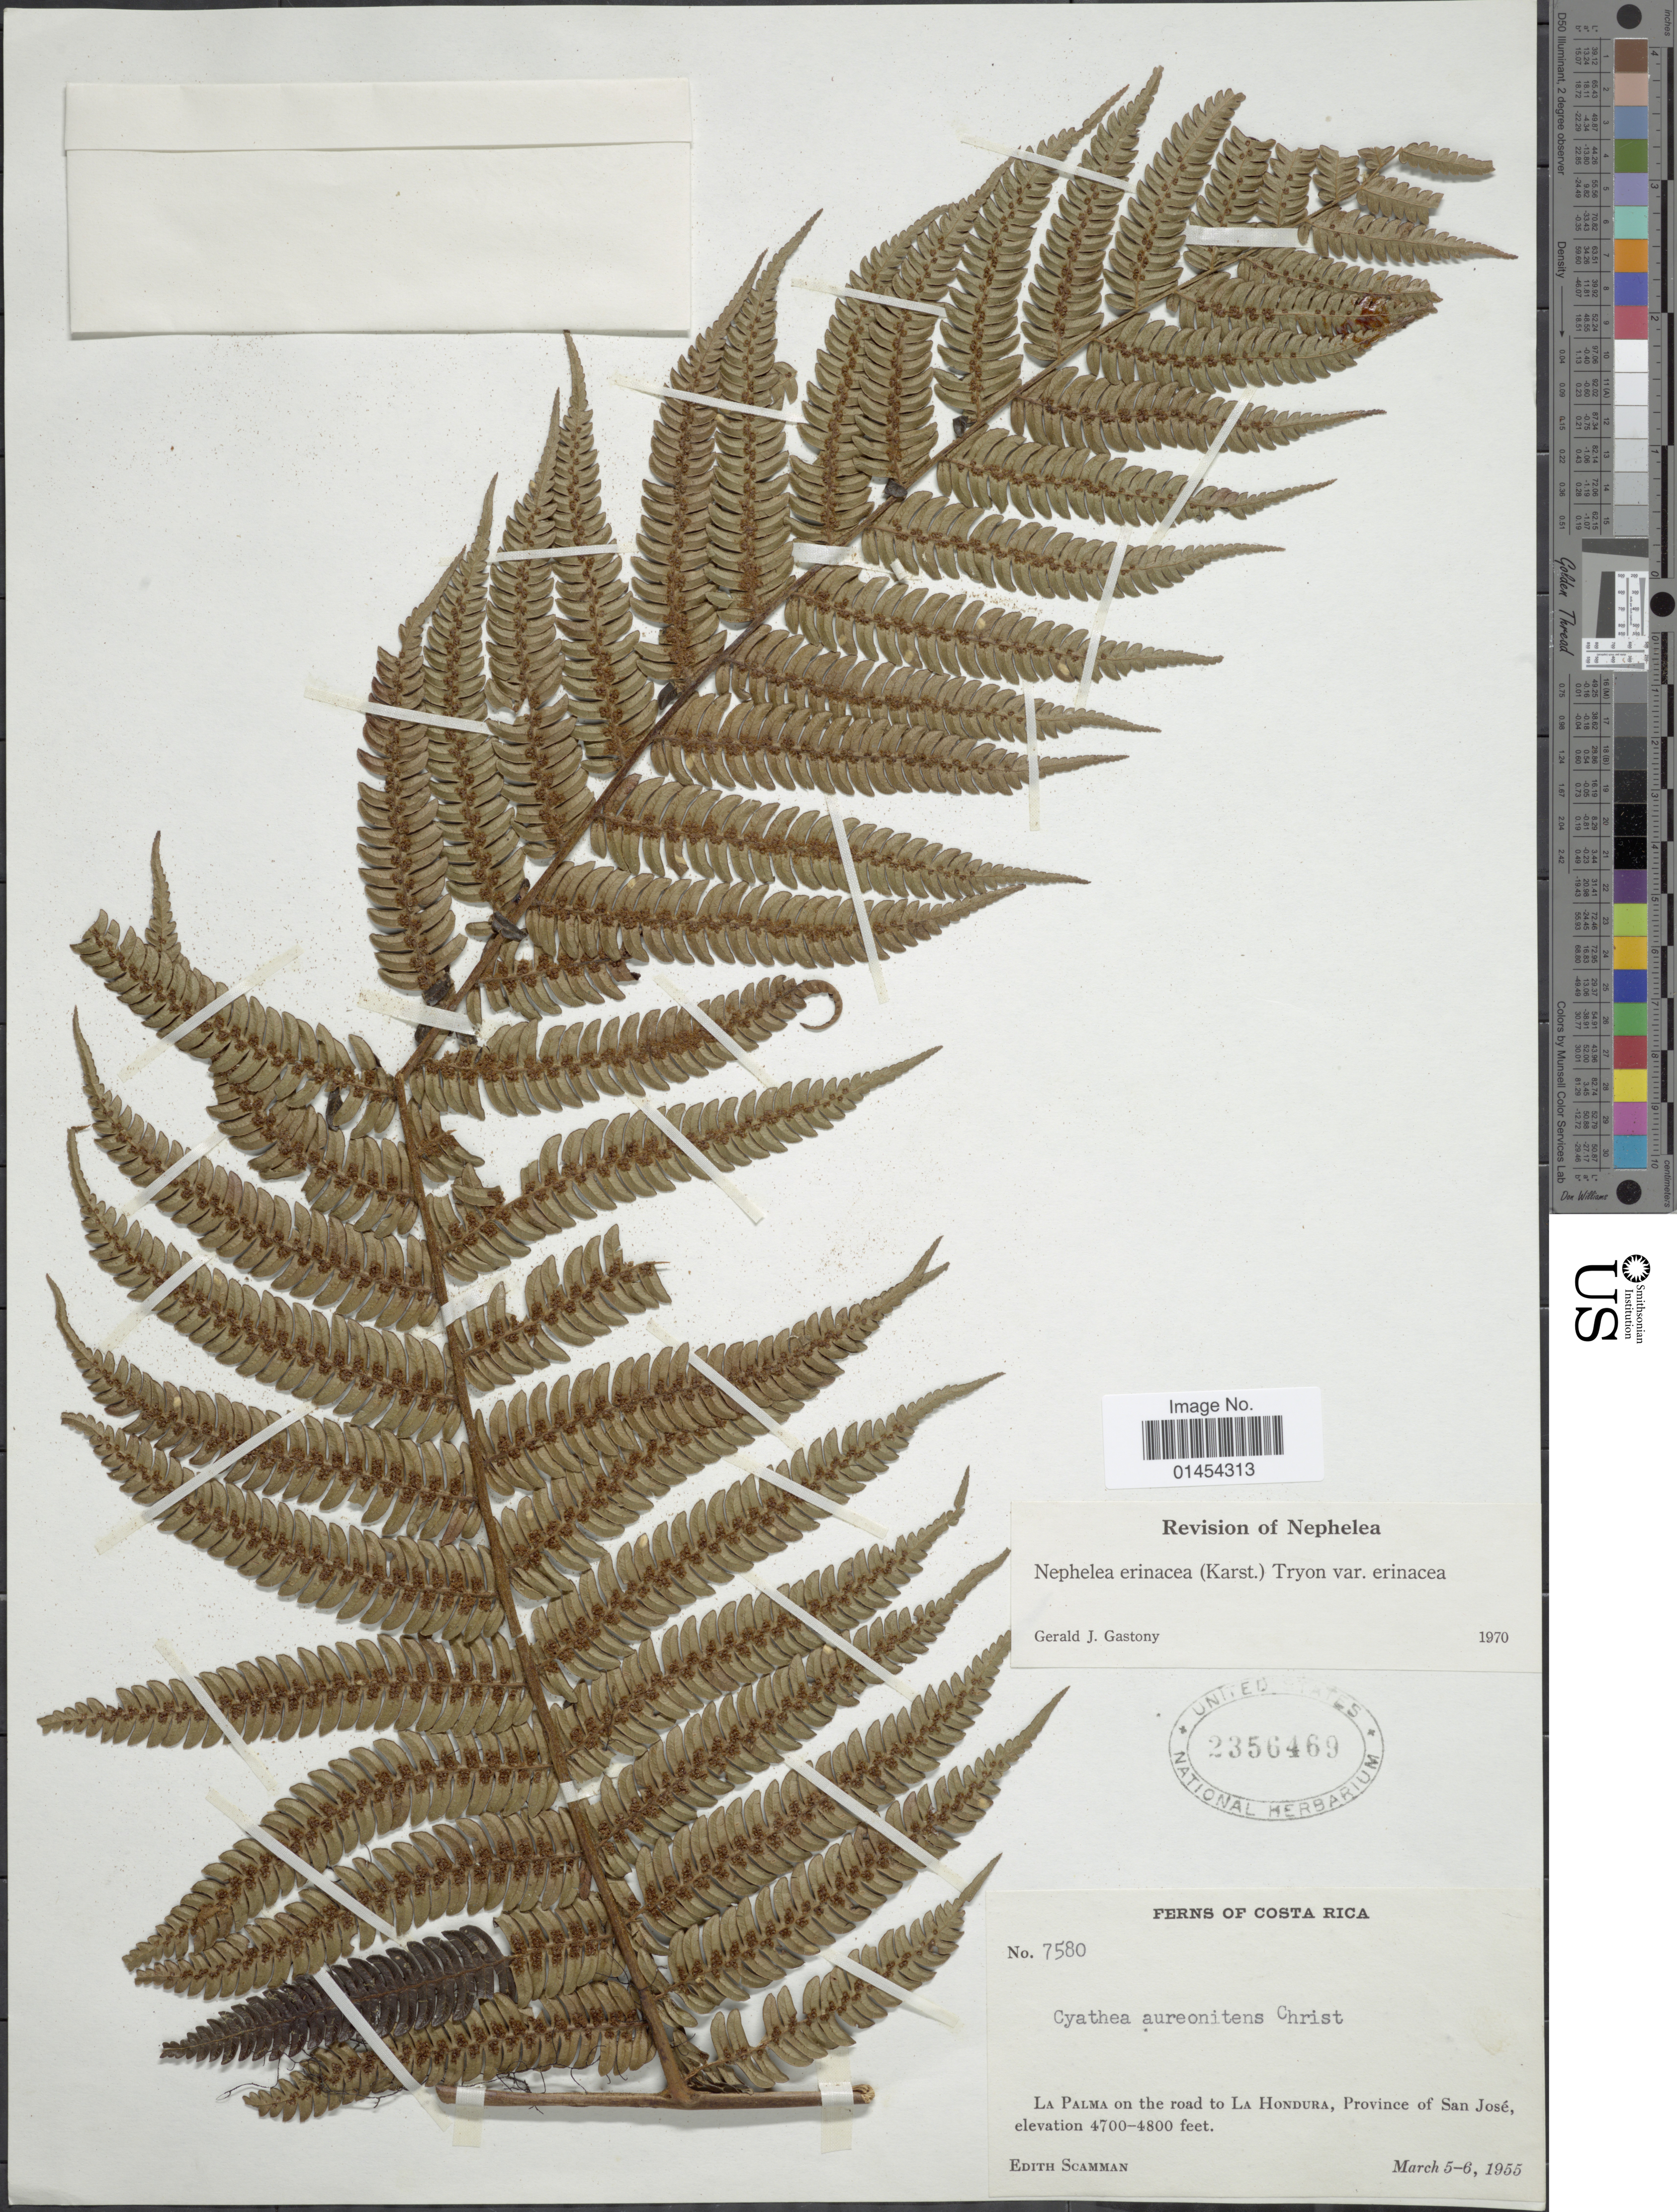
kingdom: Plantae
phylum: Tracheophyta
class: Polypodiopsida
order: Cyatheales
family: Cyatheaceae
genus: Alsophila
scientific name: Alsophila erinacea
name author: (H. Karst.) D.S. Conant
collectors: E. Scamman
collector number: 7580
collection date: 1955-03-05/1955-03-06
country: Costa Rica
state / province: San José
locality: La Palma on the road to La Hondura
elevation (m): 1433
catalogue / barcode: US 2356469